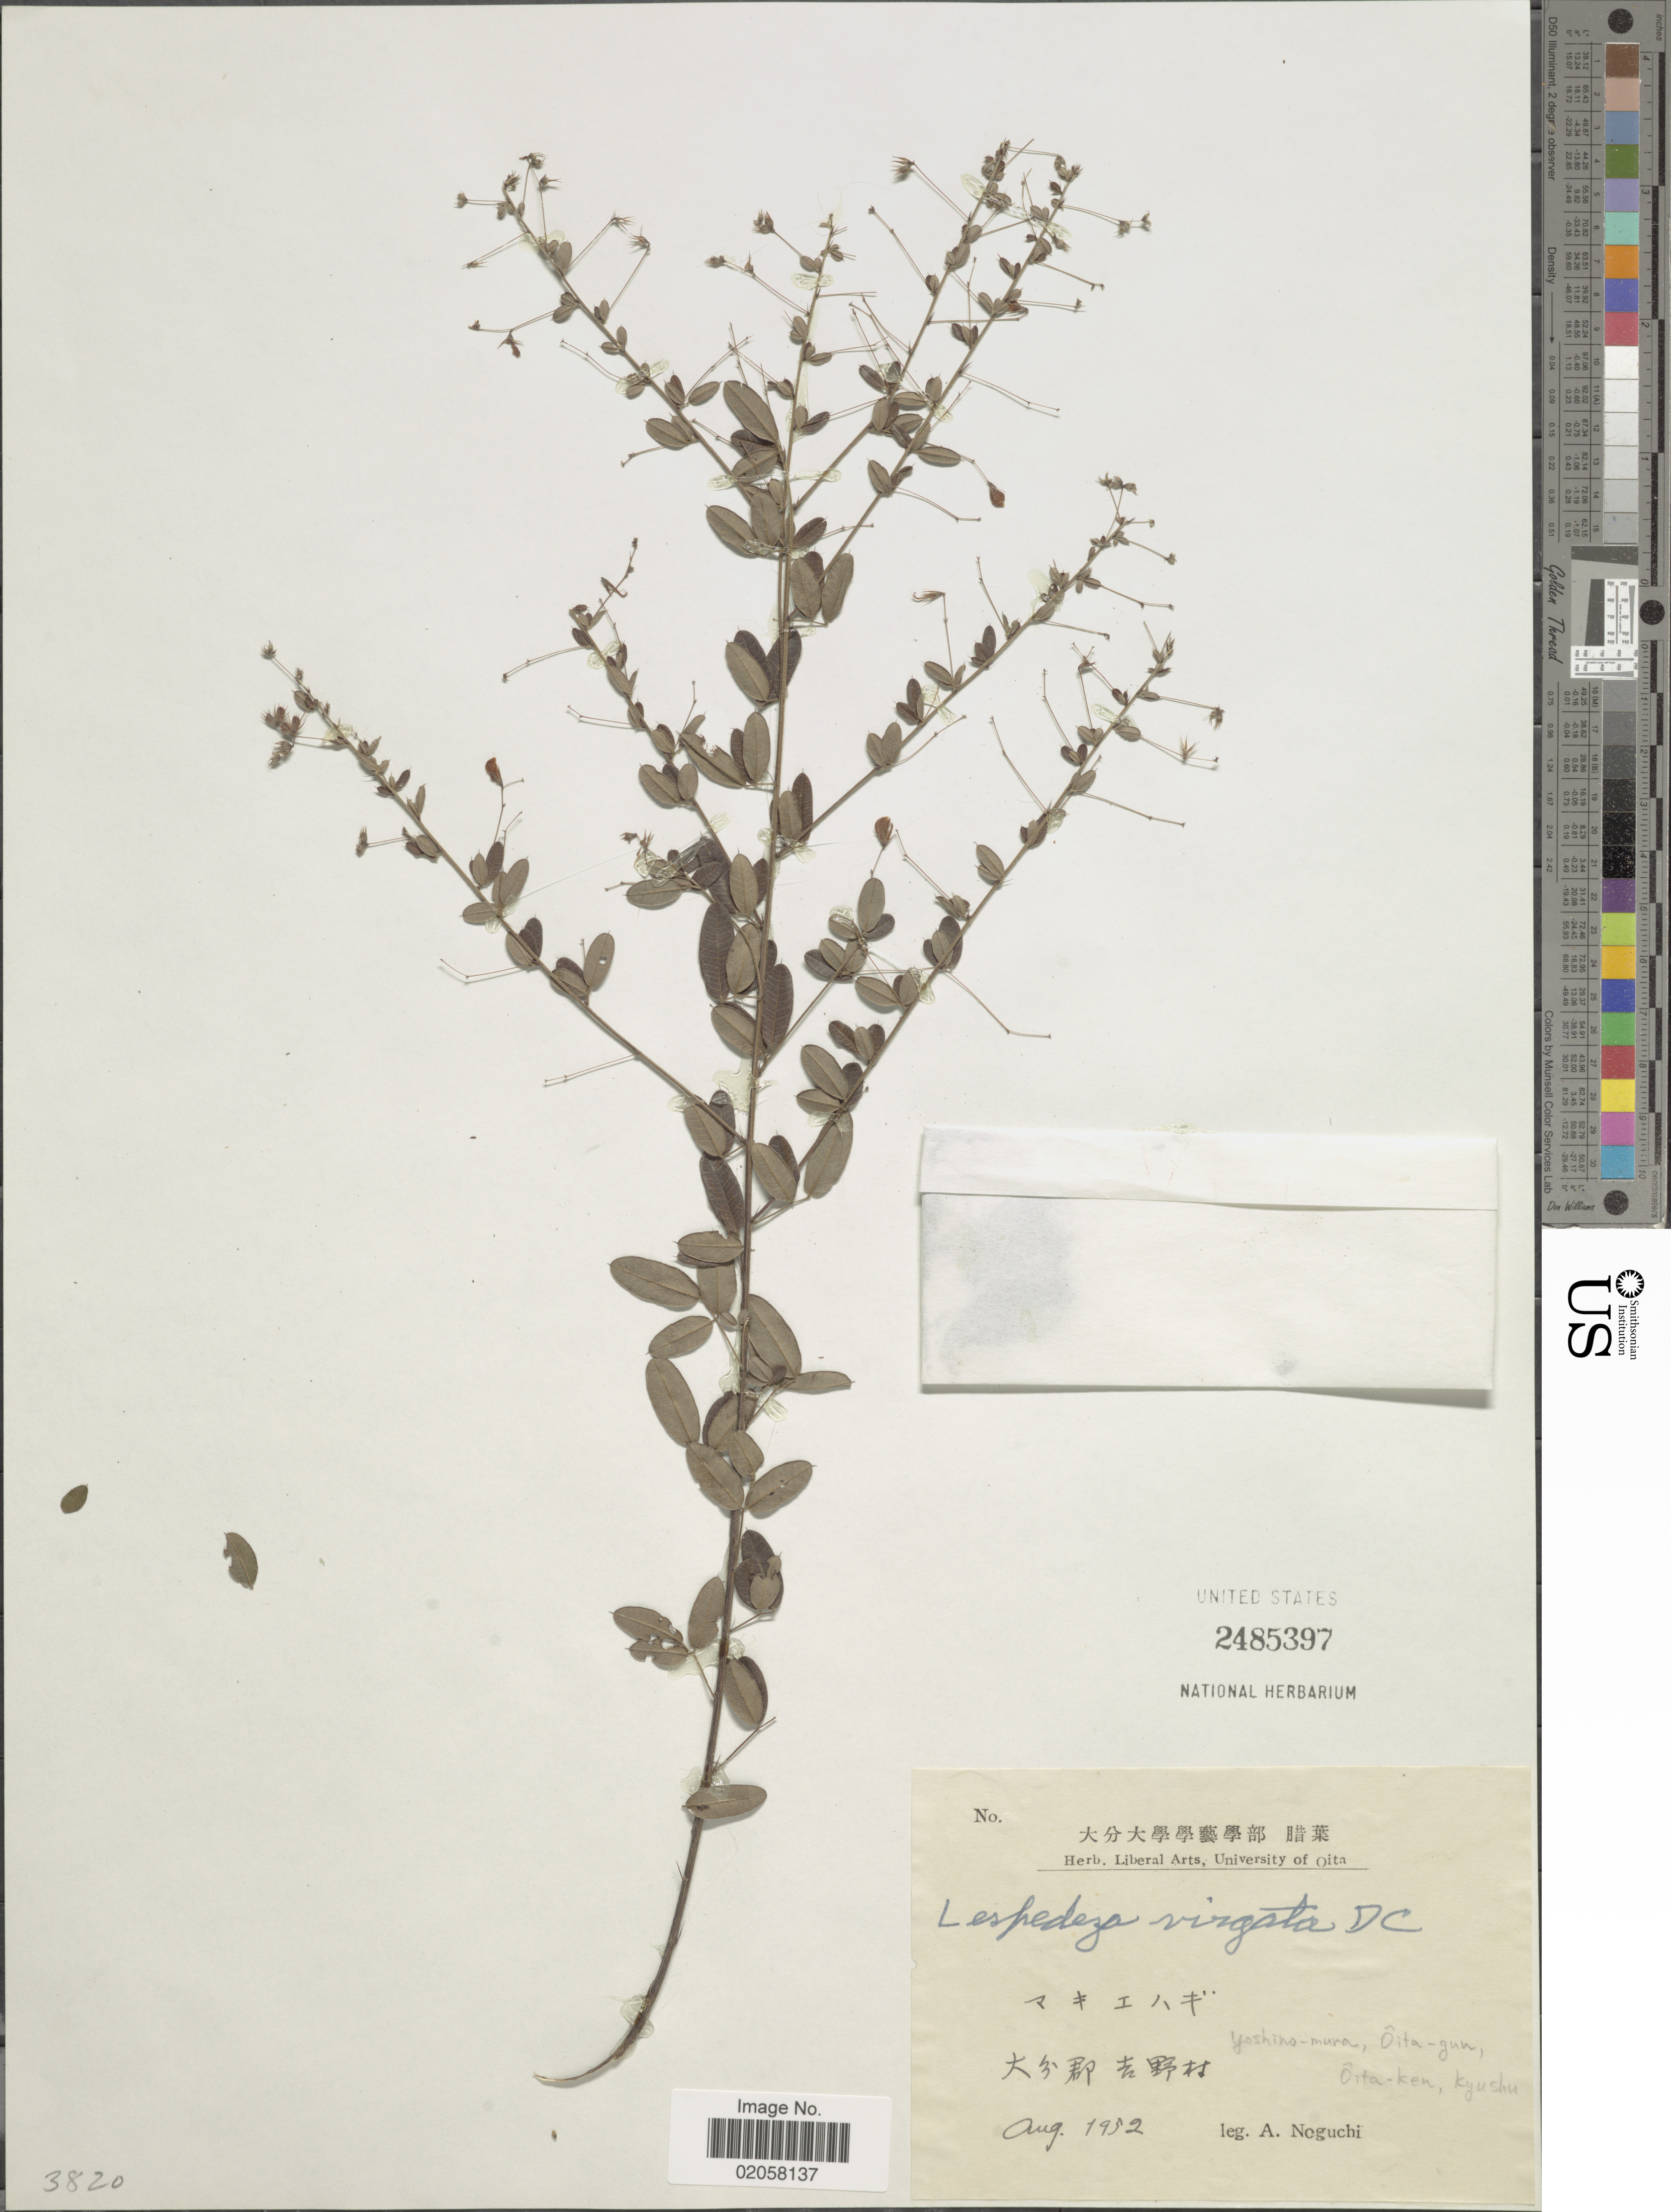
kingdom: Plantae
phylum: Tracheophyta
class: Magnoliopsida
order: Fabales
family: Fabaceae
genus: Lespedeza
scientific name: Lespedeza virgata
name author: (Thunb.) DC.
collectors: A. Noguchi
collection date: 1952-08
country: Japan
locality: Yoshino-mura, Oita-gun, Oita-ken, Kyushu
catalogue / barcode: US 2485397